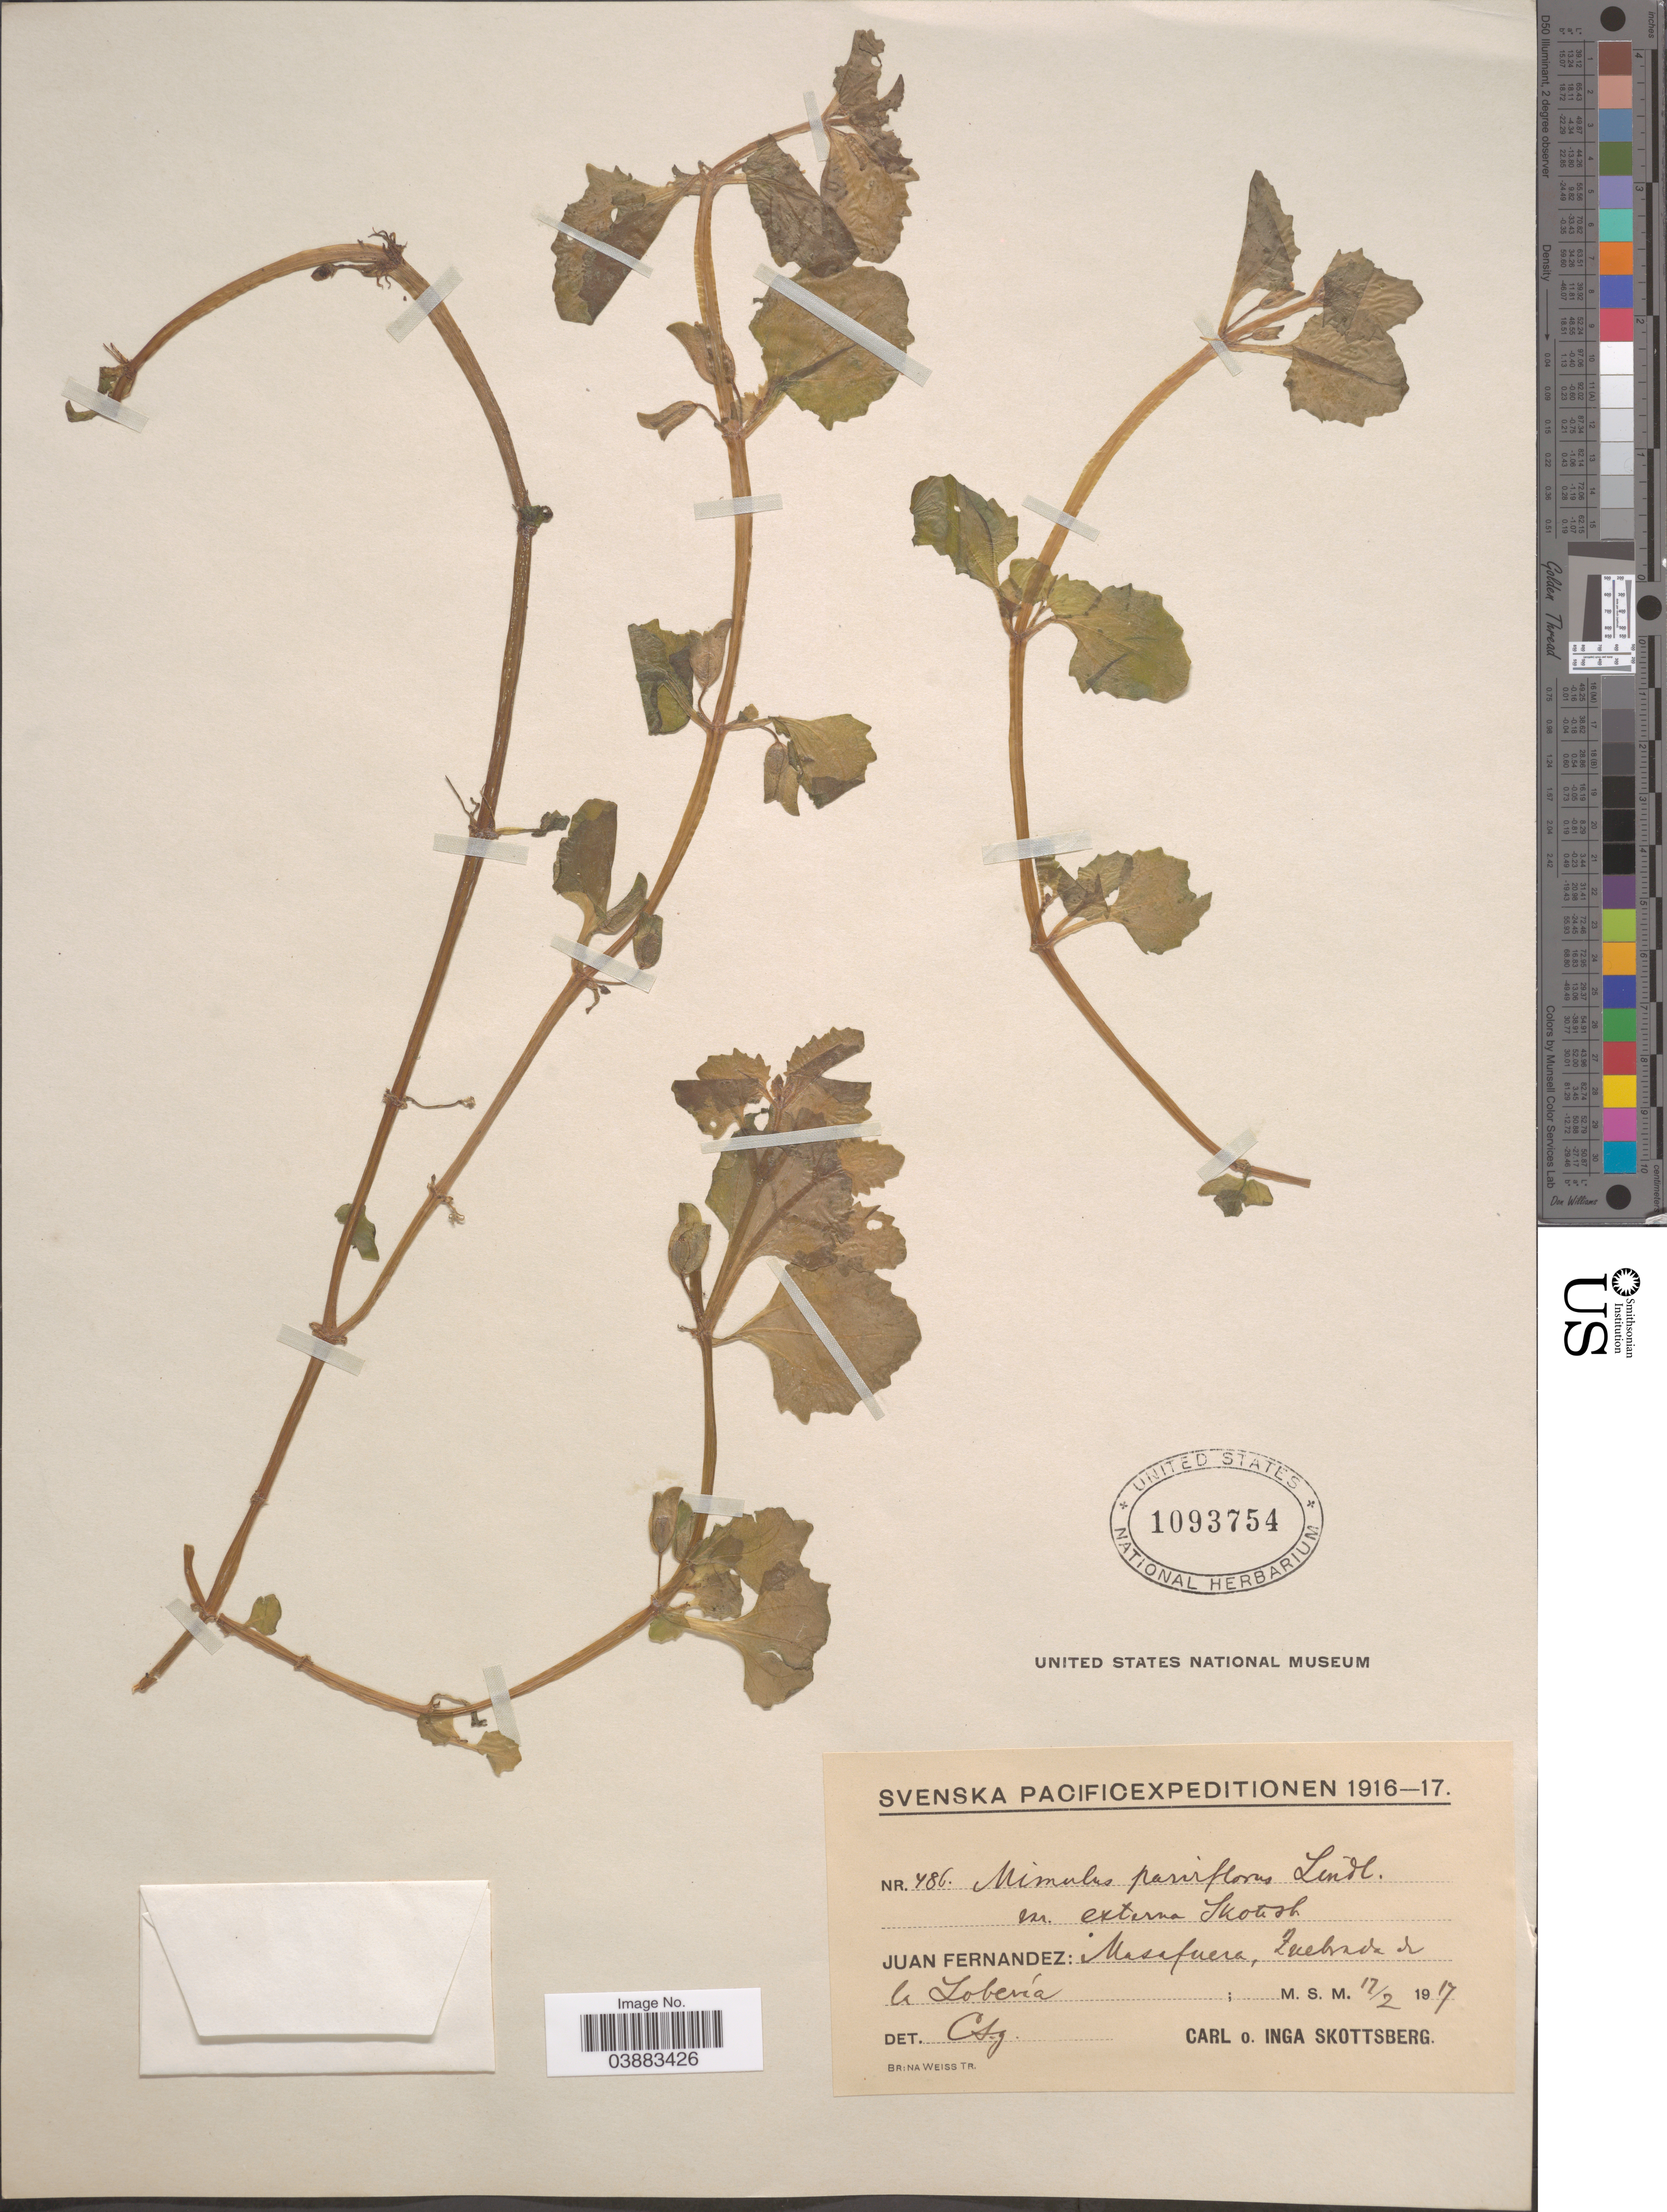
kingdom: Plantae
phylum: Tracheophyta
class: Magnoliopsida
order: Lamiales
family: Phrymaceae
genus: Mimulus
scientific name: Mimulus glabratus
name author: Kunth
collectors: C. Skottsberg & I. Skottsberg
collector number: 486*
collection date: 1917-02-17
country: Chile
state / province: Valparaíso (V)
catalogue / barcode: US 1093754